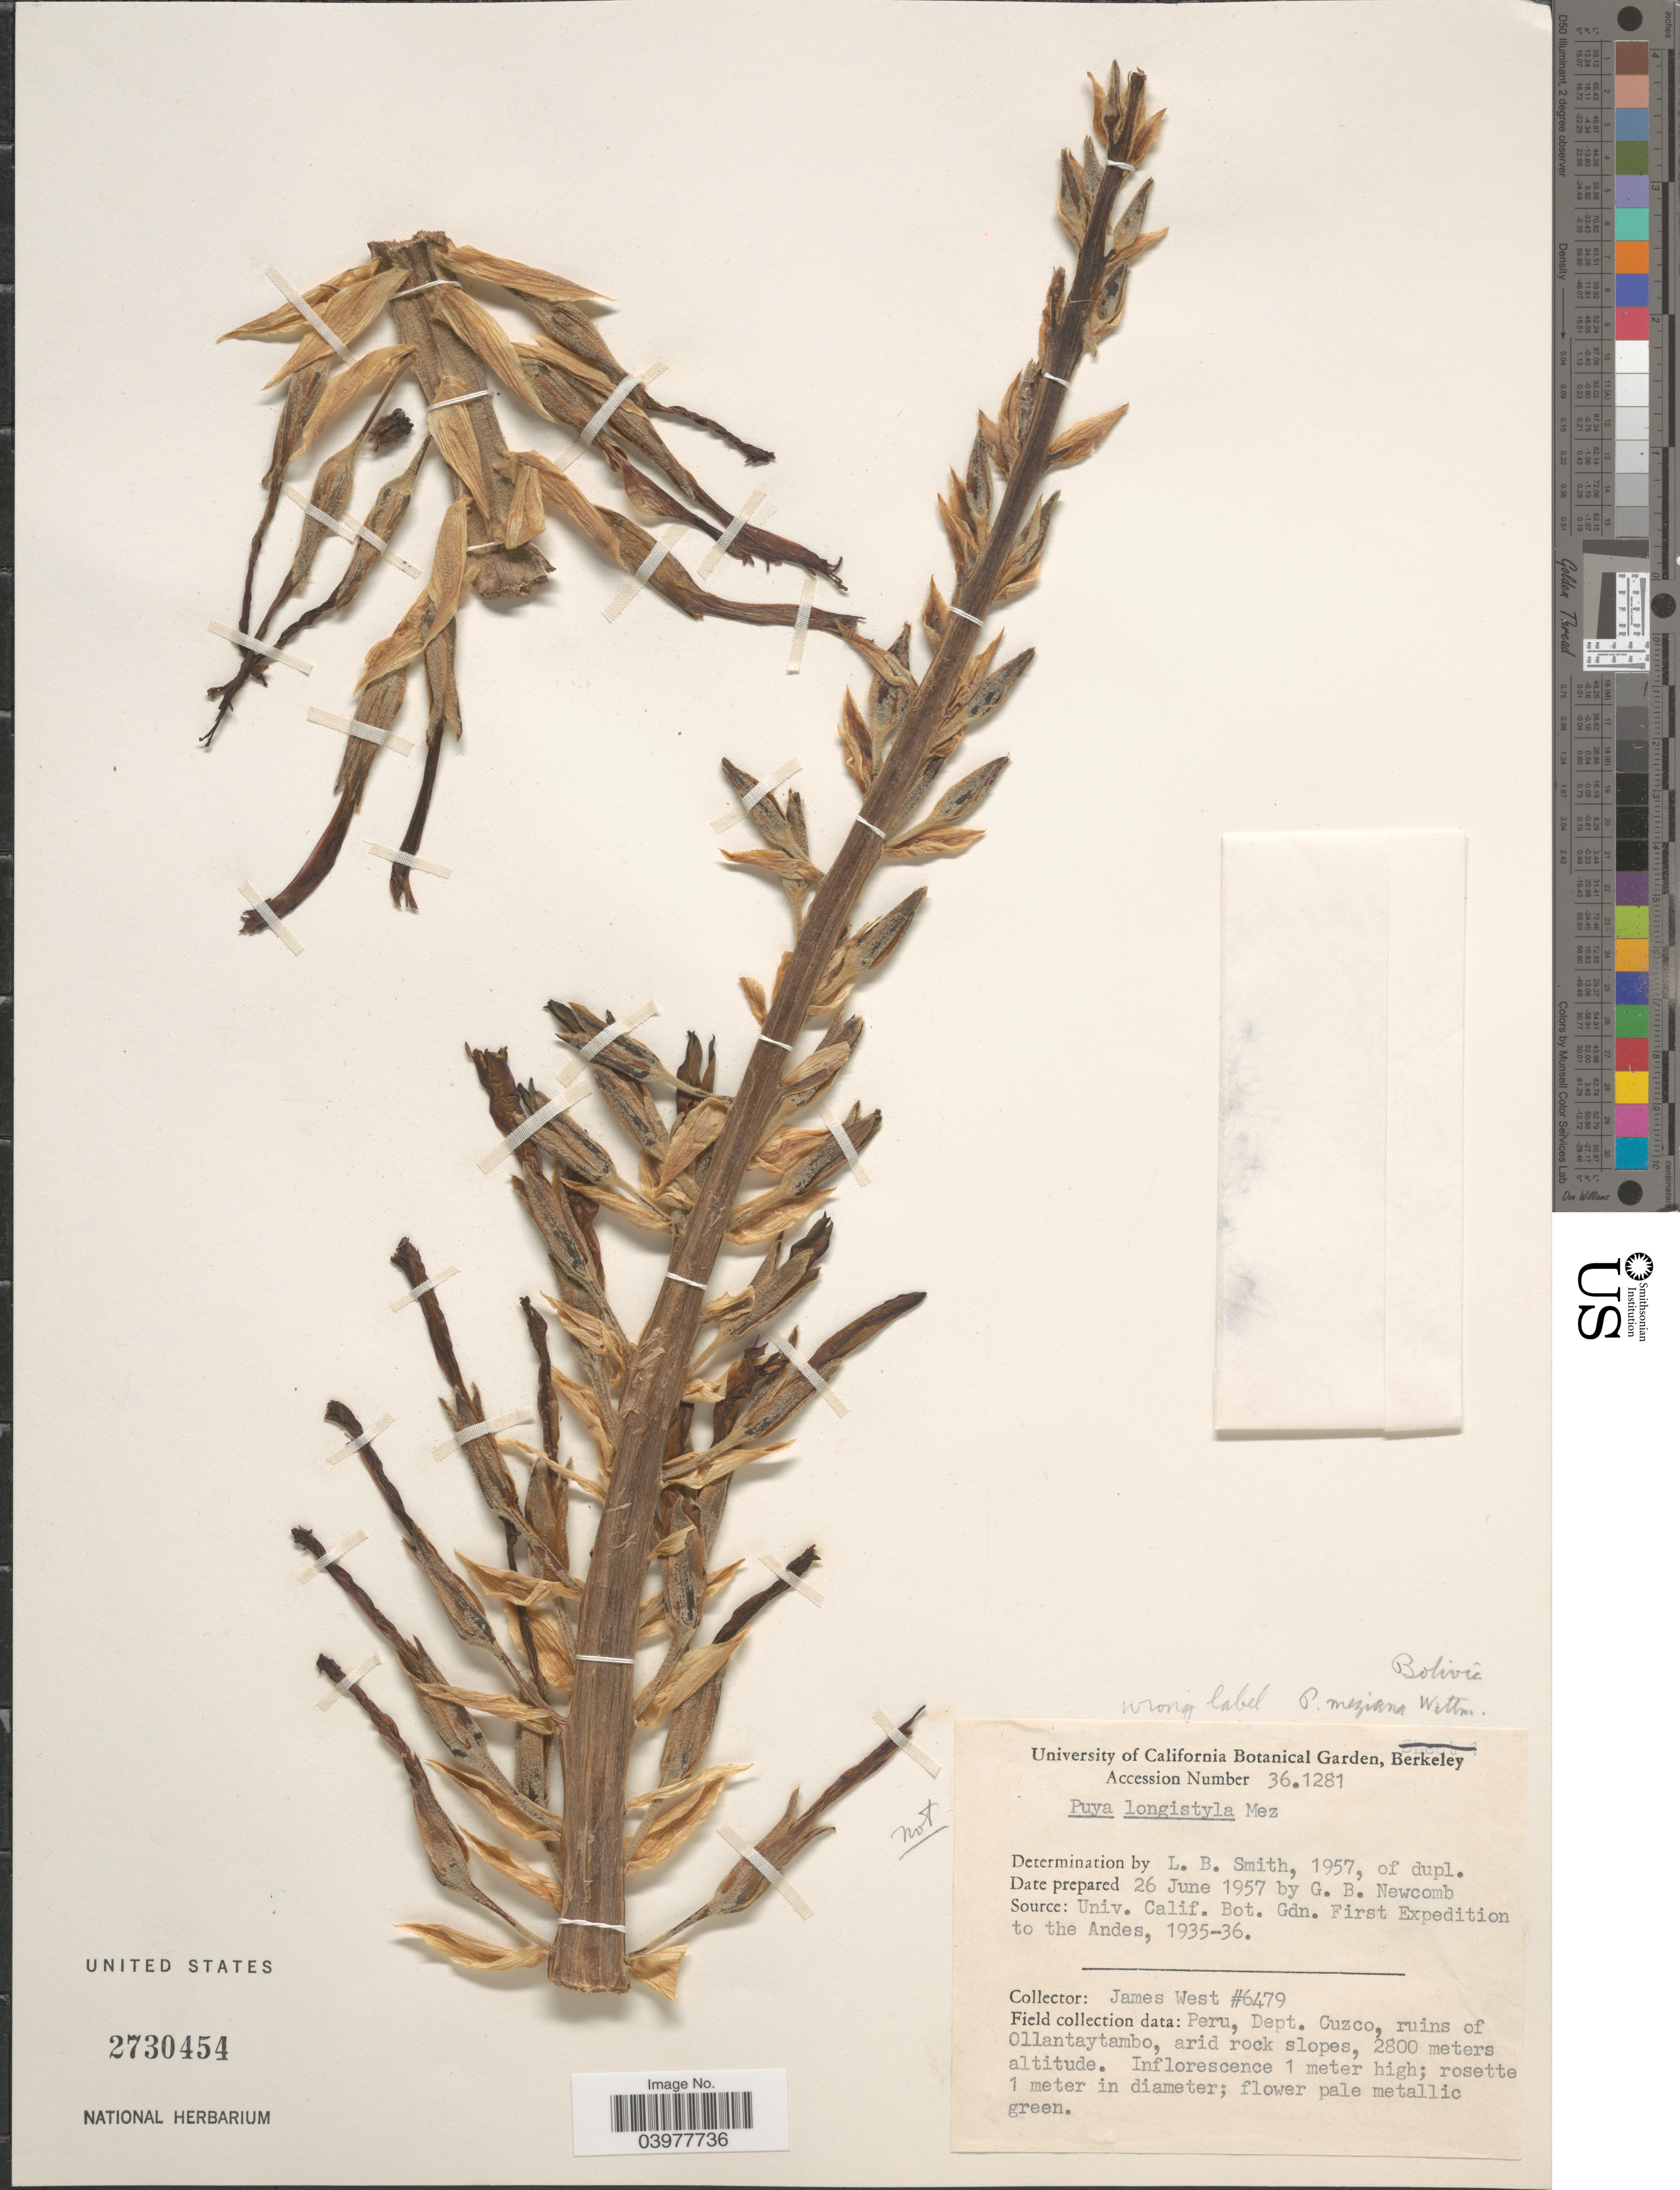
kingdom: Plantae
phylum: Tracheophyta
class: Liliopsida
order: Poales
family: Bromeliaceae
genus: Puya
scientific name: Puya sp.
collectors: G. B. Newcomb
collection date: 1957-06-26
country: United States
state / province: California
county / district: Alameda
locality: University of California Botanical Garden, Berkeley.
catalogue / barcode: US 2730454